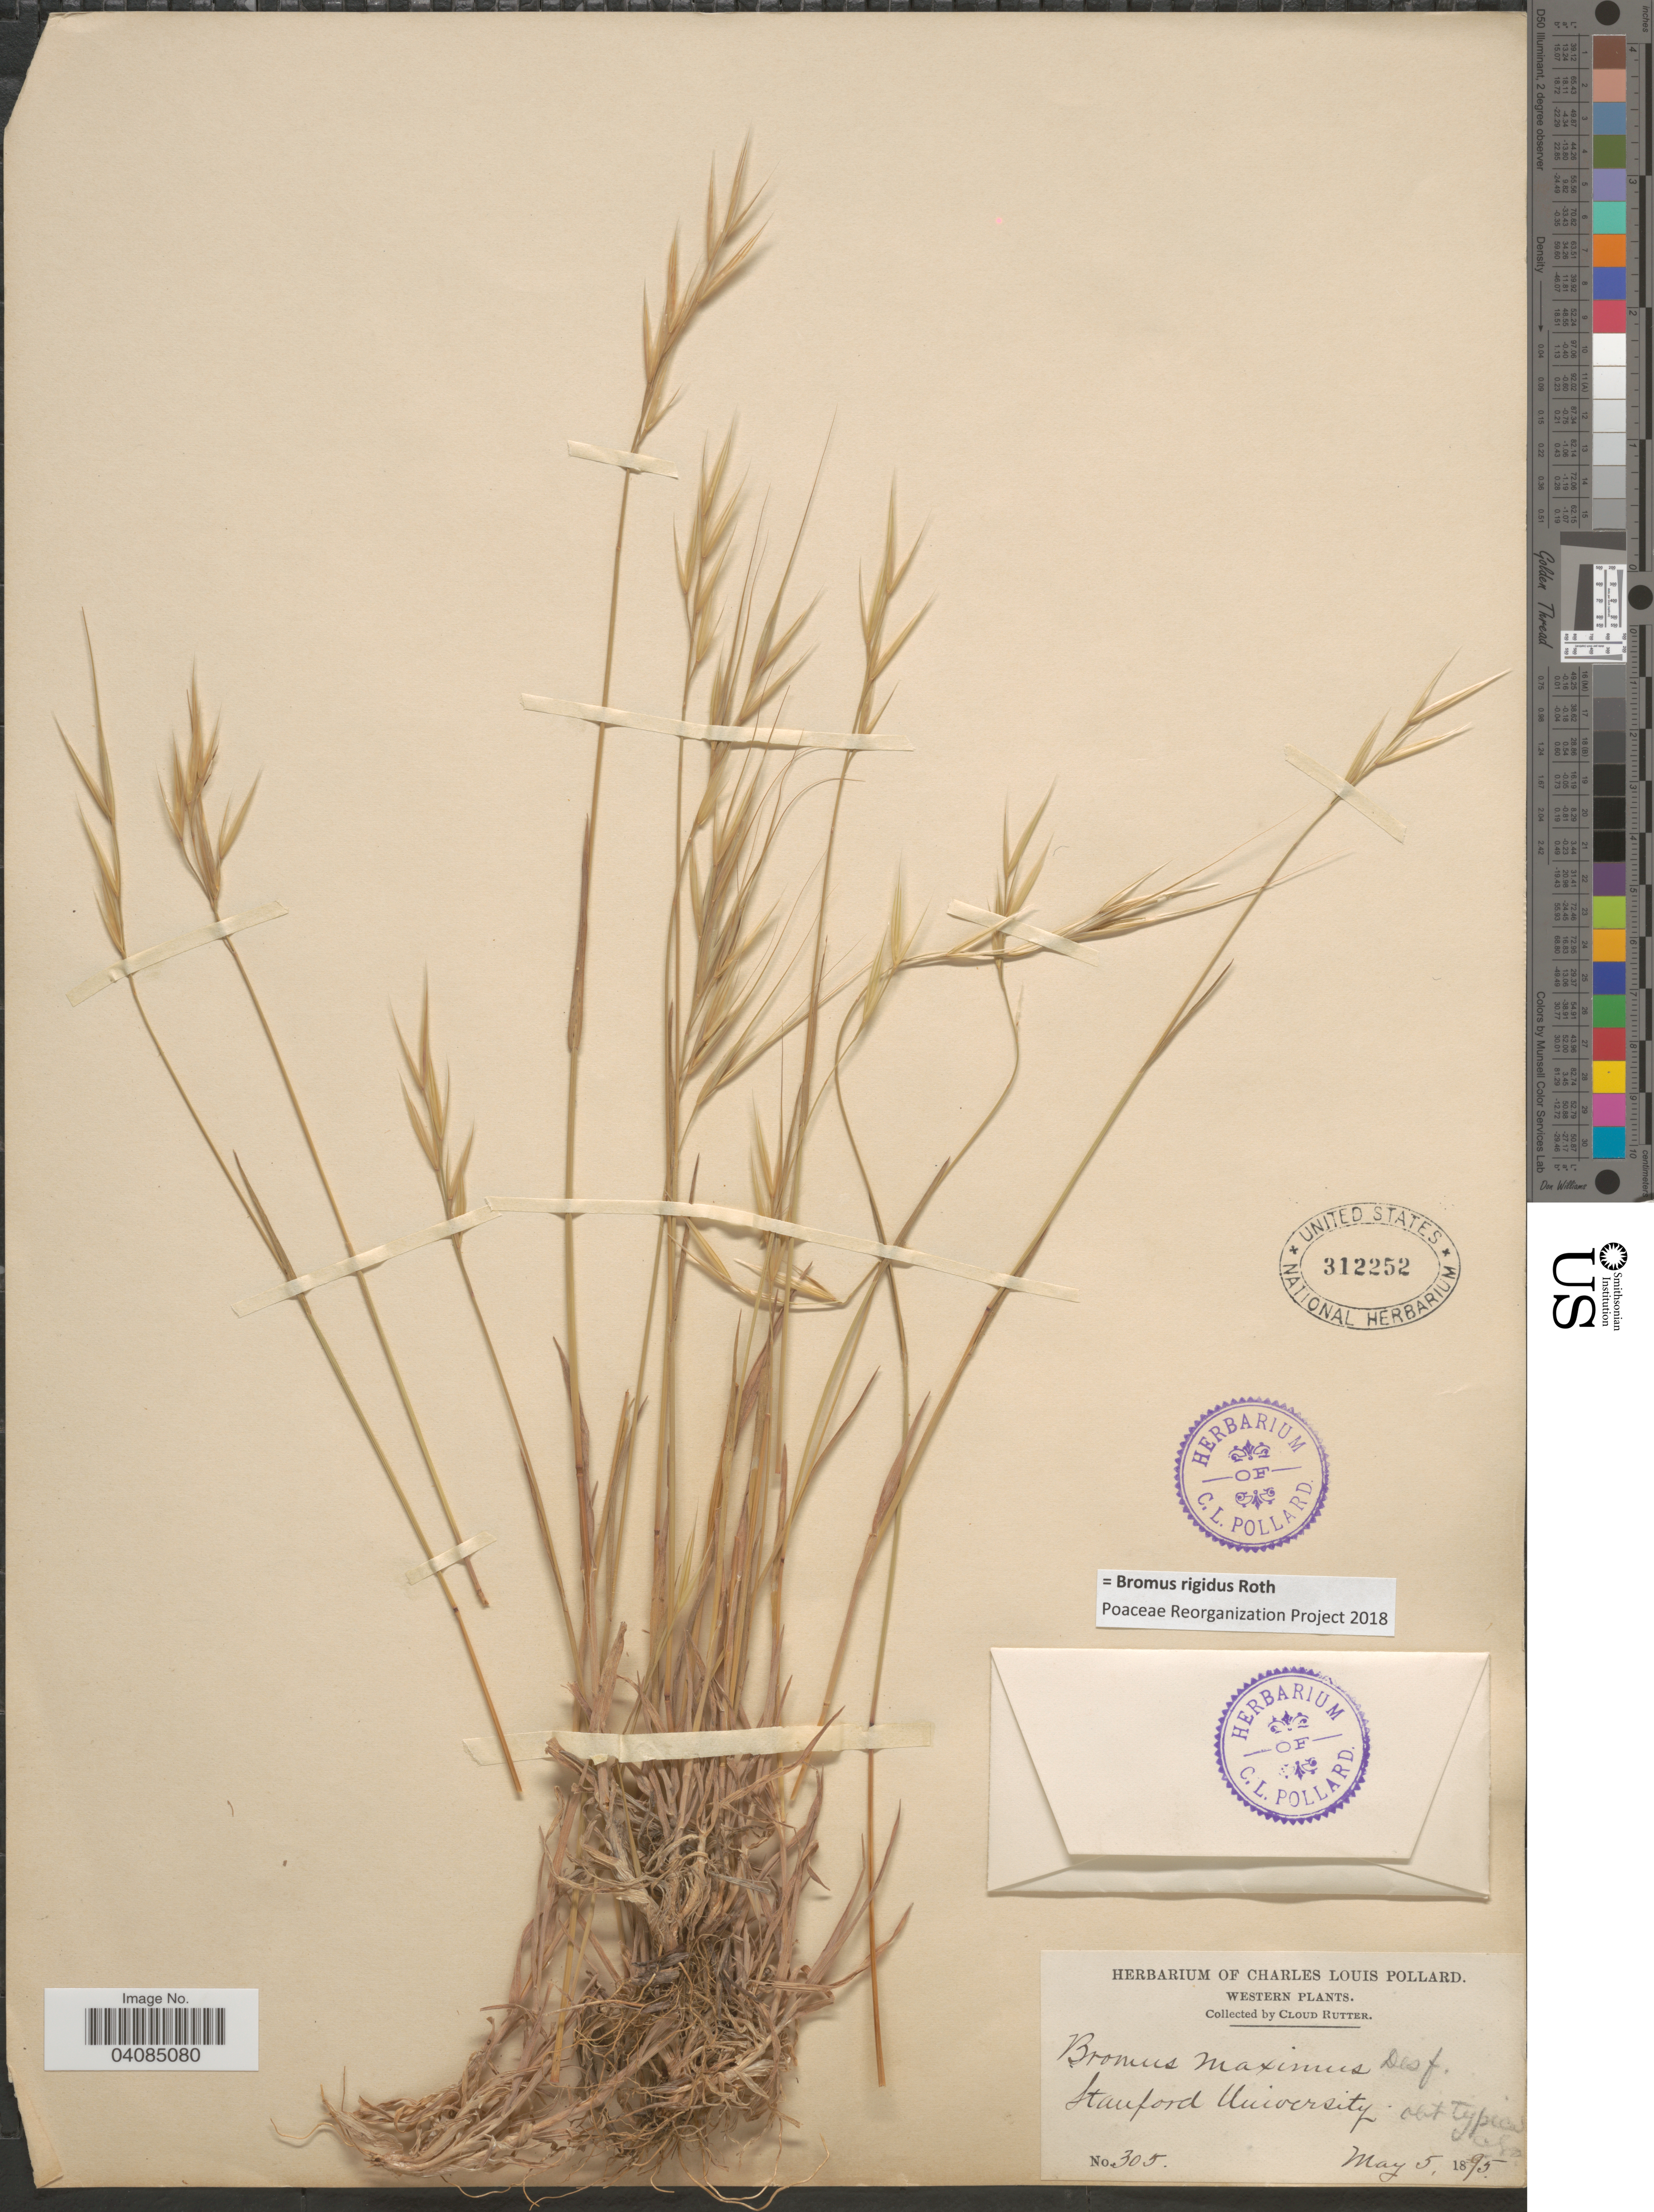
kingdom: Plantae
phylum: Tracheophyta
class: Liliopsida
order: Poales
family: Poaceae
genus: Bromus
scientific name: Bromus rigidus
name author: Roth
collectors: C. Rutter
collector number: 305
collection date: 1895-05-05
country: United States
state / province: California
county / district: Santa Clara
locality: Western. Stanford University.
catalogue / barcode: US 312252